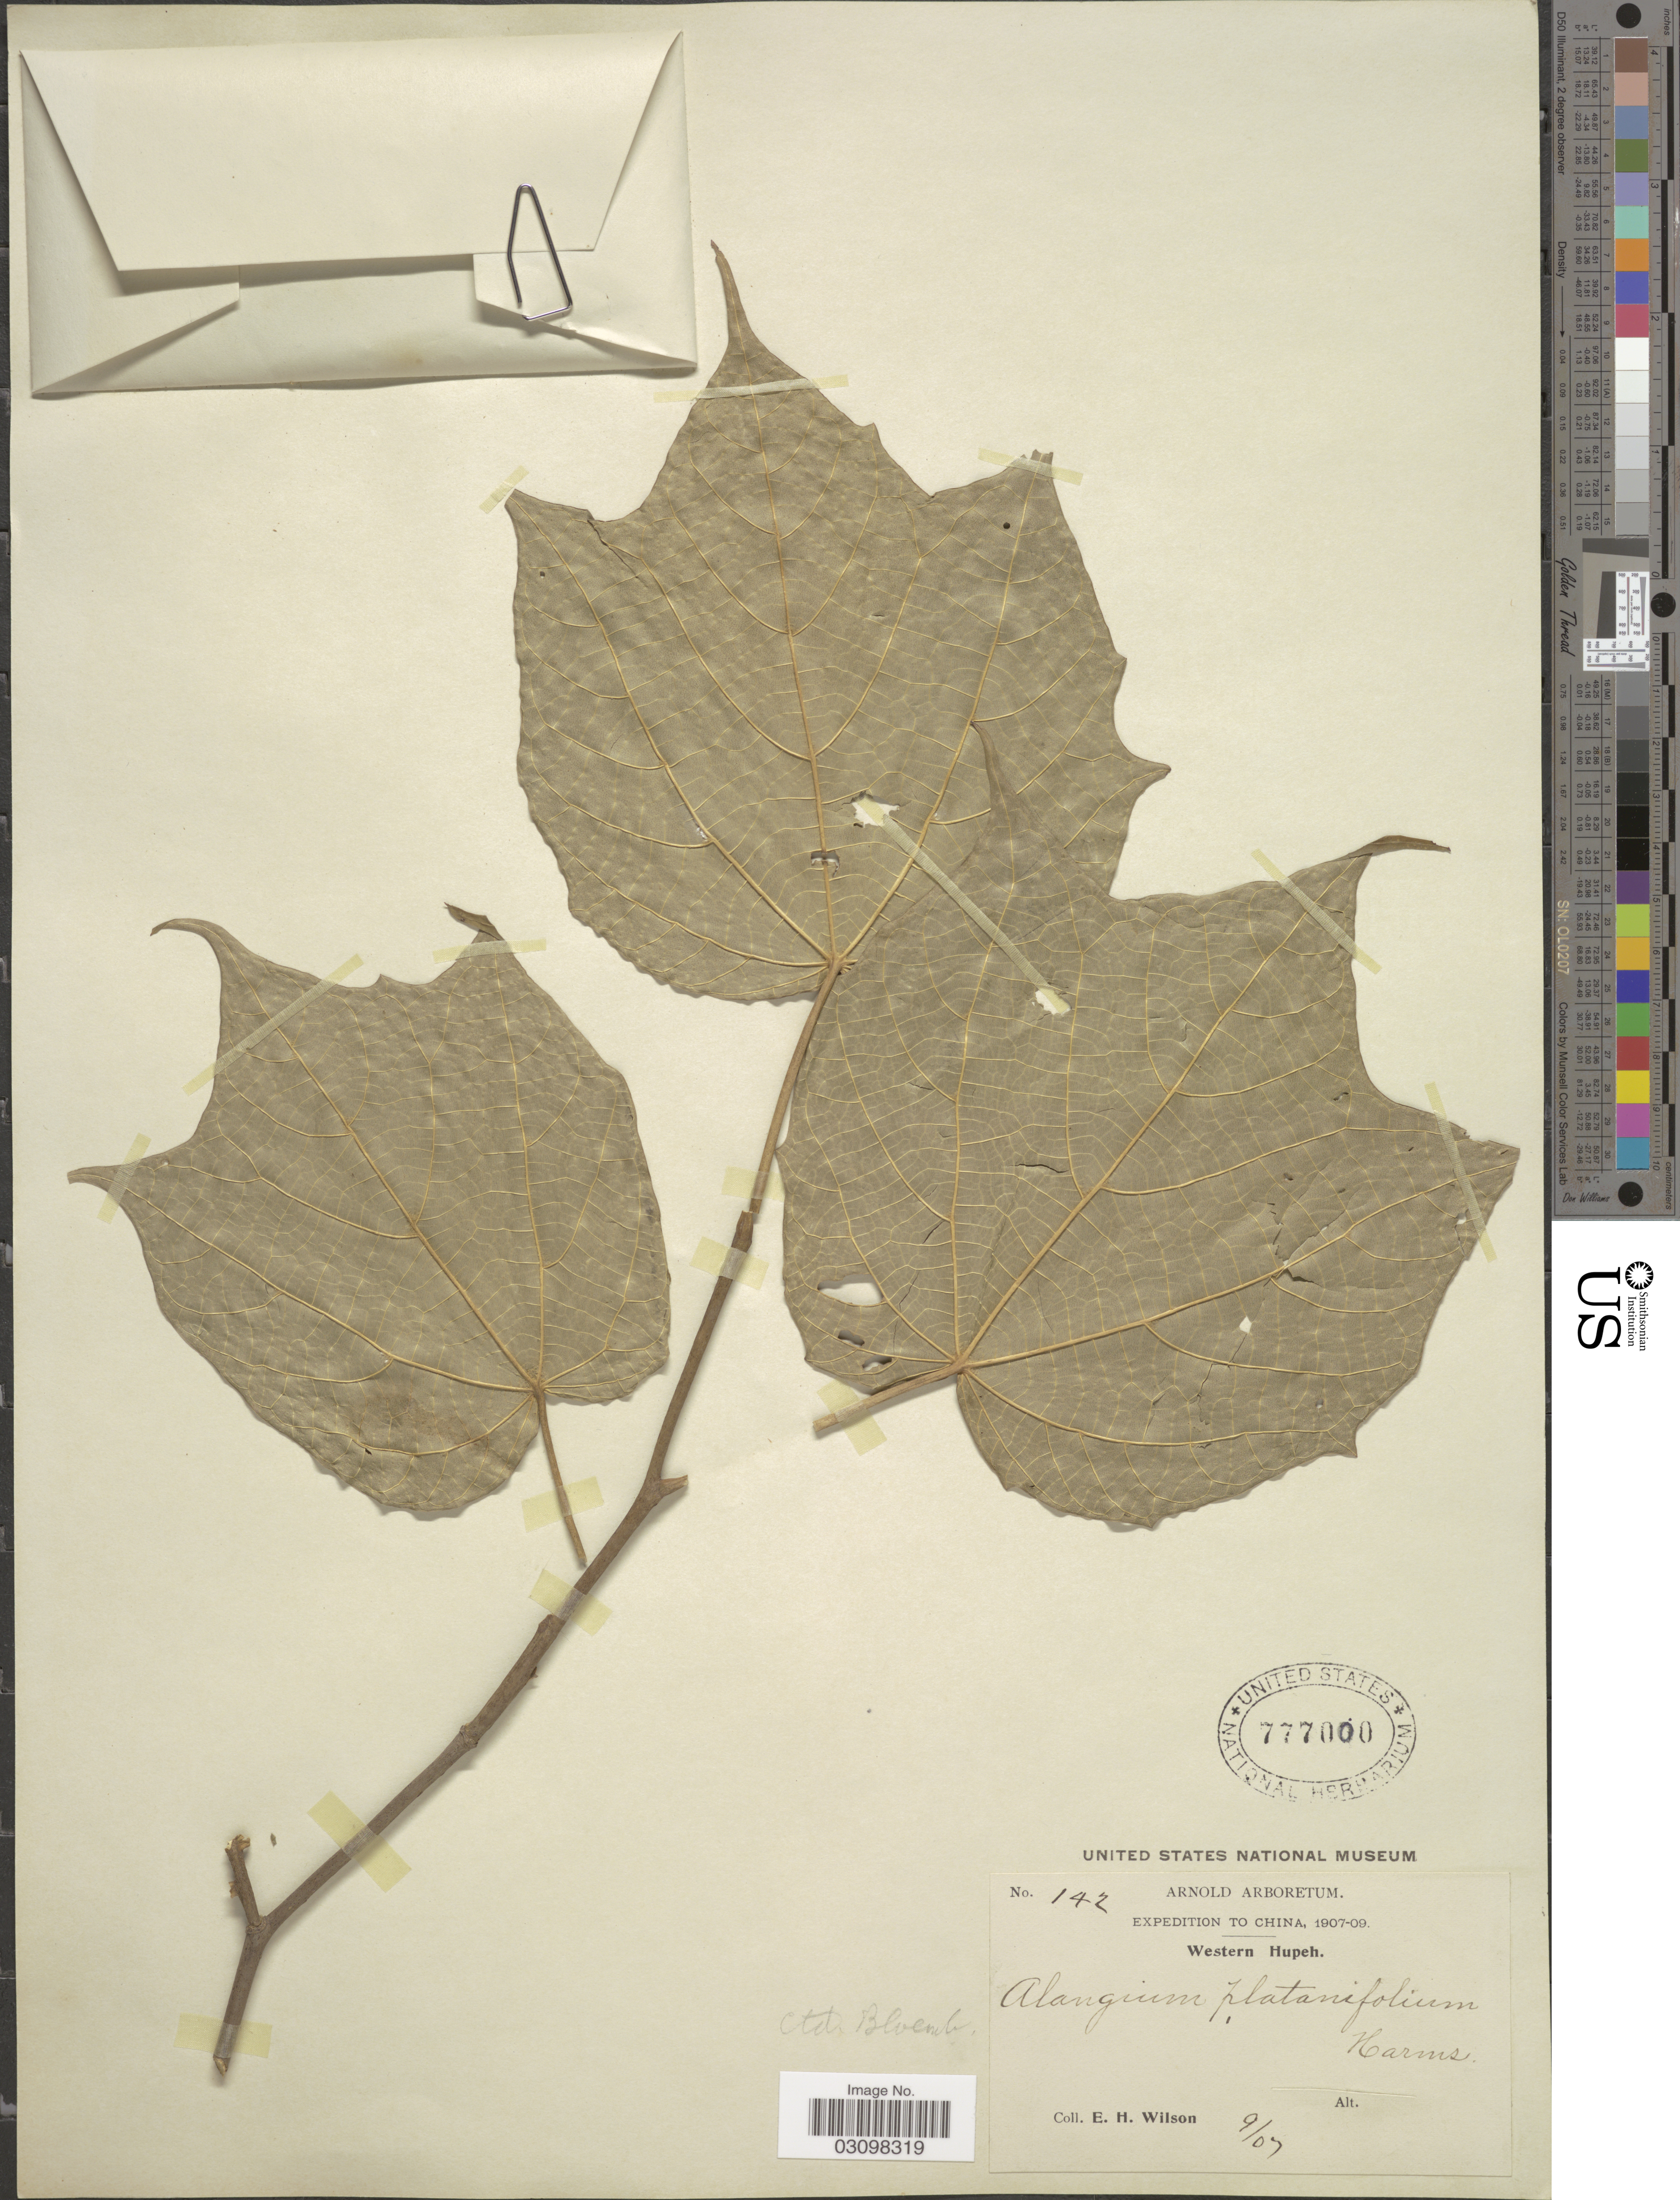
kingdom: Plantae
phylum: Tracheophyta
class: Magnoliopsida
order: Cornales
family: Cornaceae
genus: Alangium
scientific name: Alangium platanifolium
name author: (Siebold & Zucc.) Harms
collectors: E. Wilson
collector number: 142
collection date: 1907-09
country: China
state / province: Hubei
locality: Western Hupeh.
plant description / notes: Fruit temporarily sampled for micro-CT scanning.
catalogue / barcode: US 777000